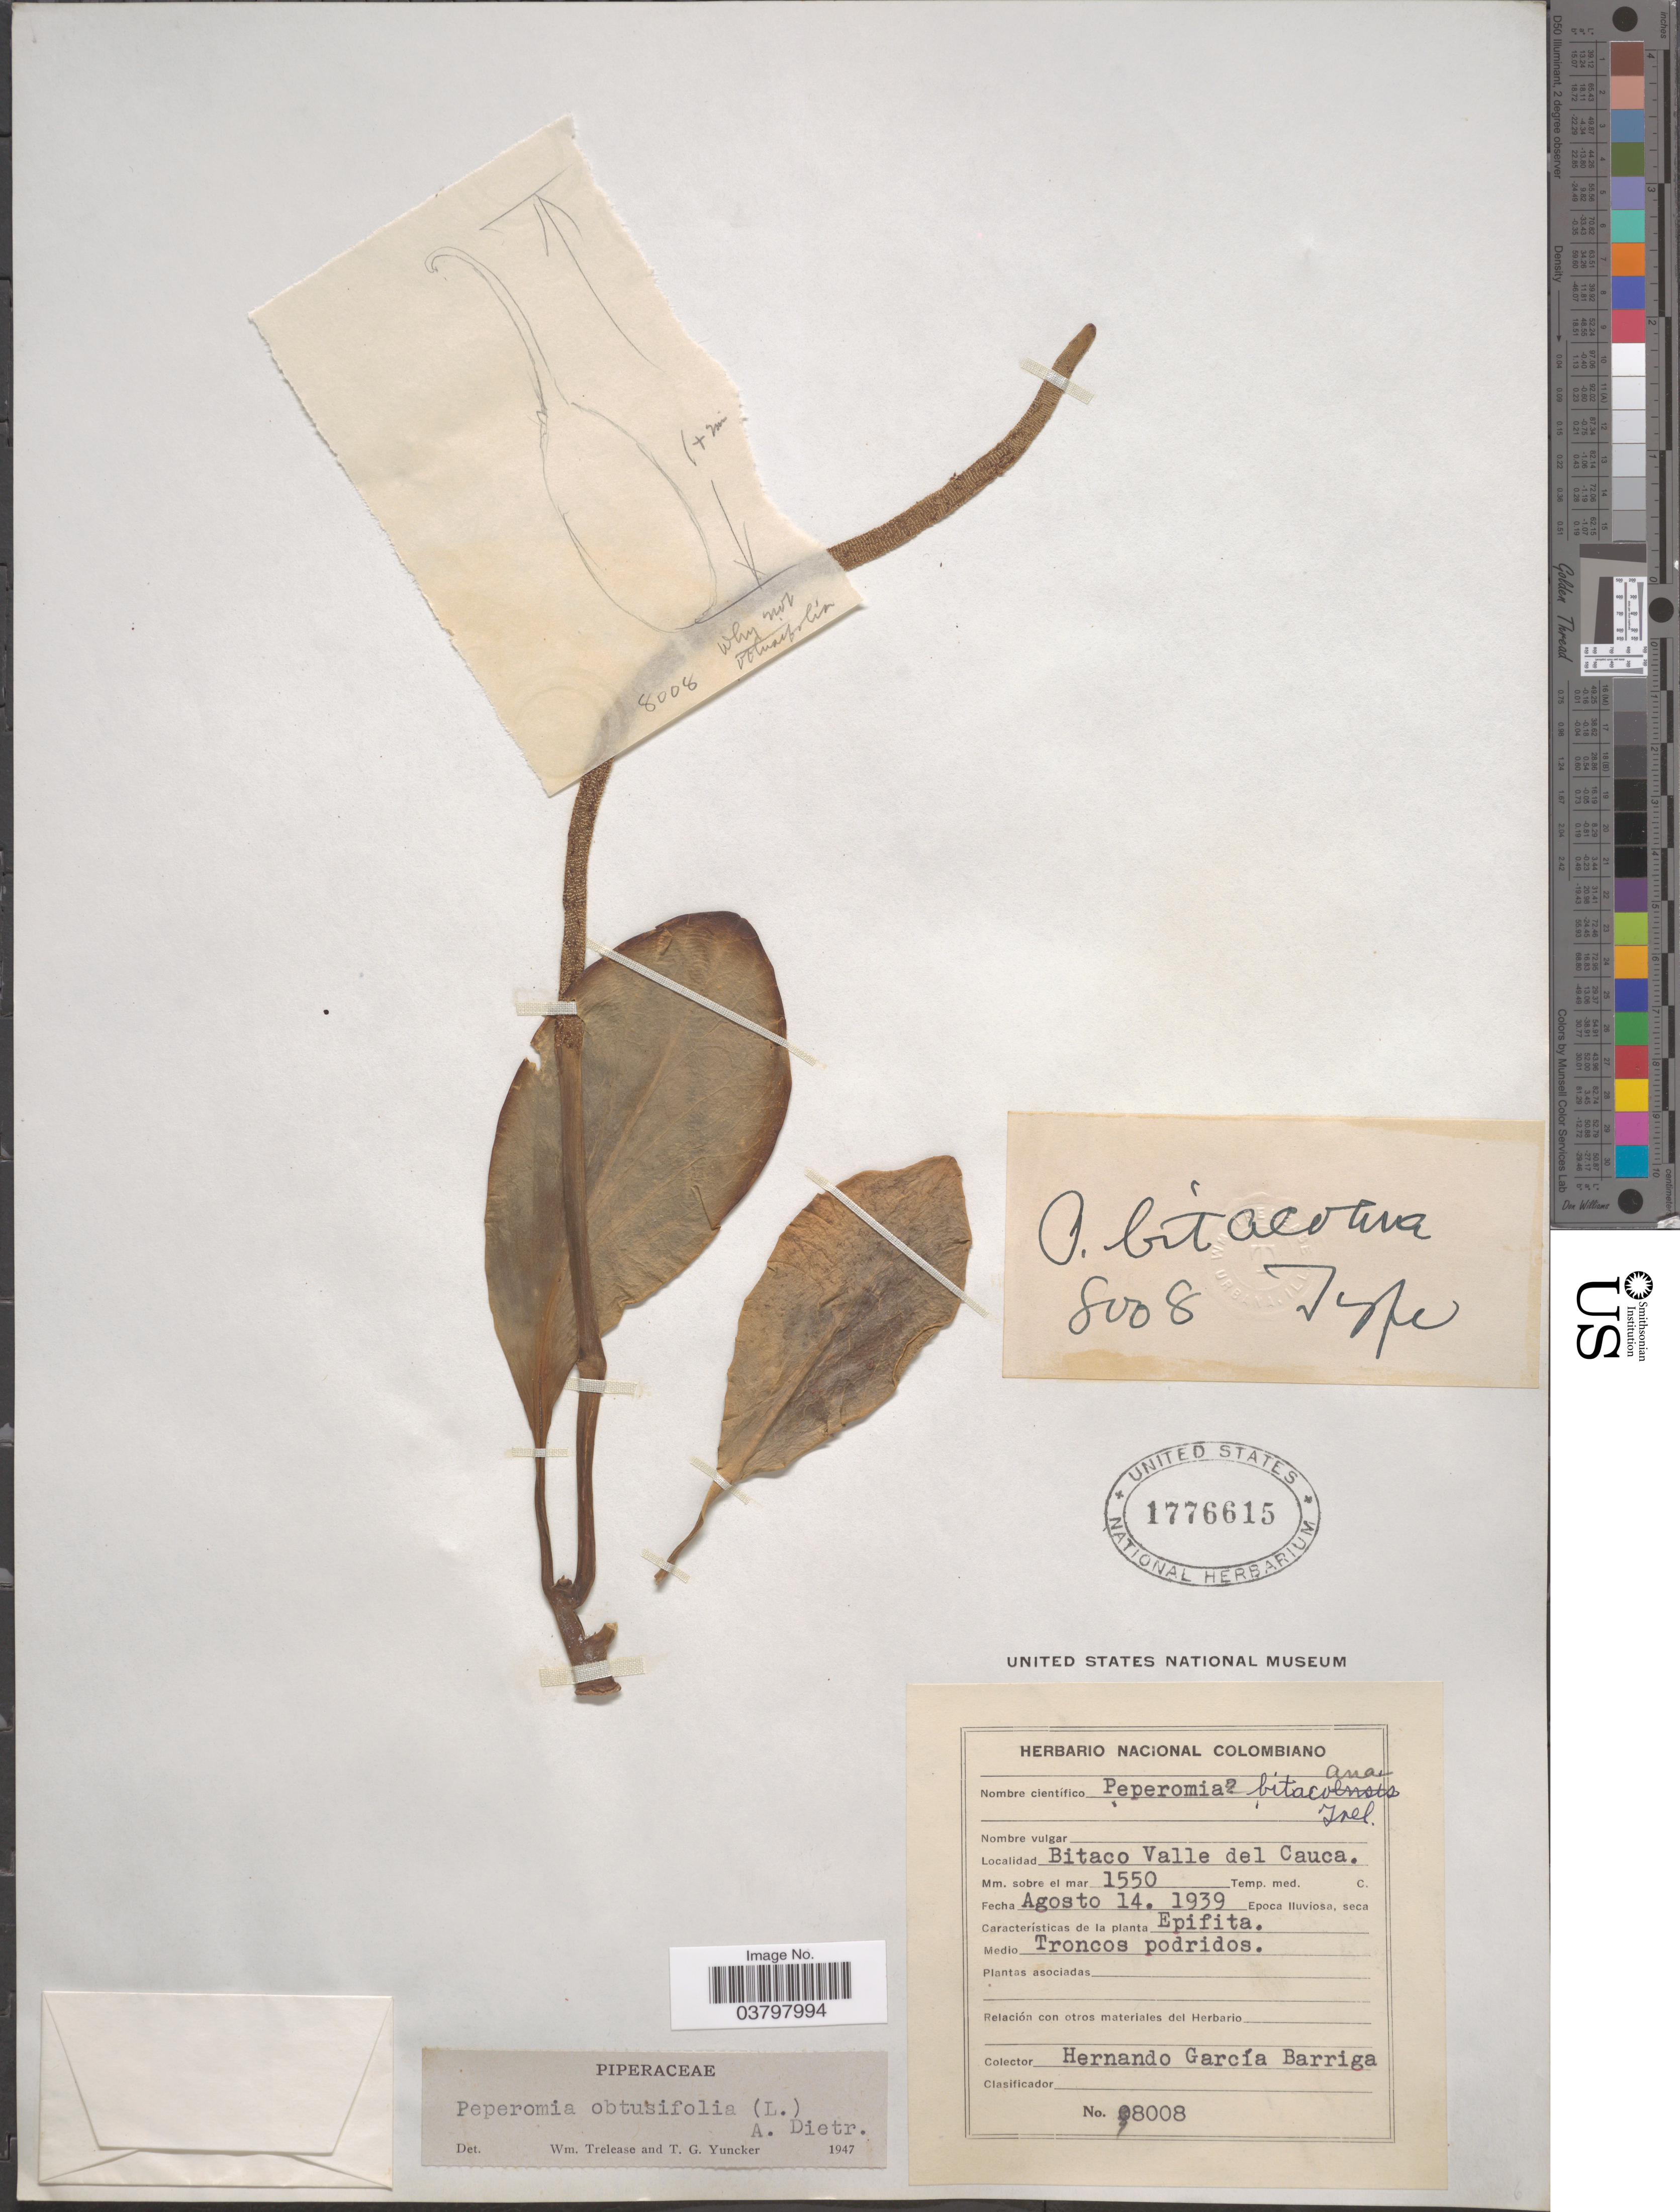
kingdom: Plantae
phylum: Tracheophyta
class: Magnoliopsida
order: Piperales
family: Piperaceae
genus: Peperomia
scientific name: Peperomia obtusifolia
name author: (L.) A. Dietr.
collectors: H. García Barriga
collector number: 8008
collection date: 1939-08-14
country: Colombia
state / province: Valle del Cauca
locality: Bitaco Valle del Cauca.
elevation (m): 1550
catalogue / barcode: US 1776615